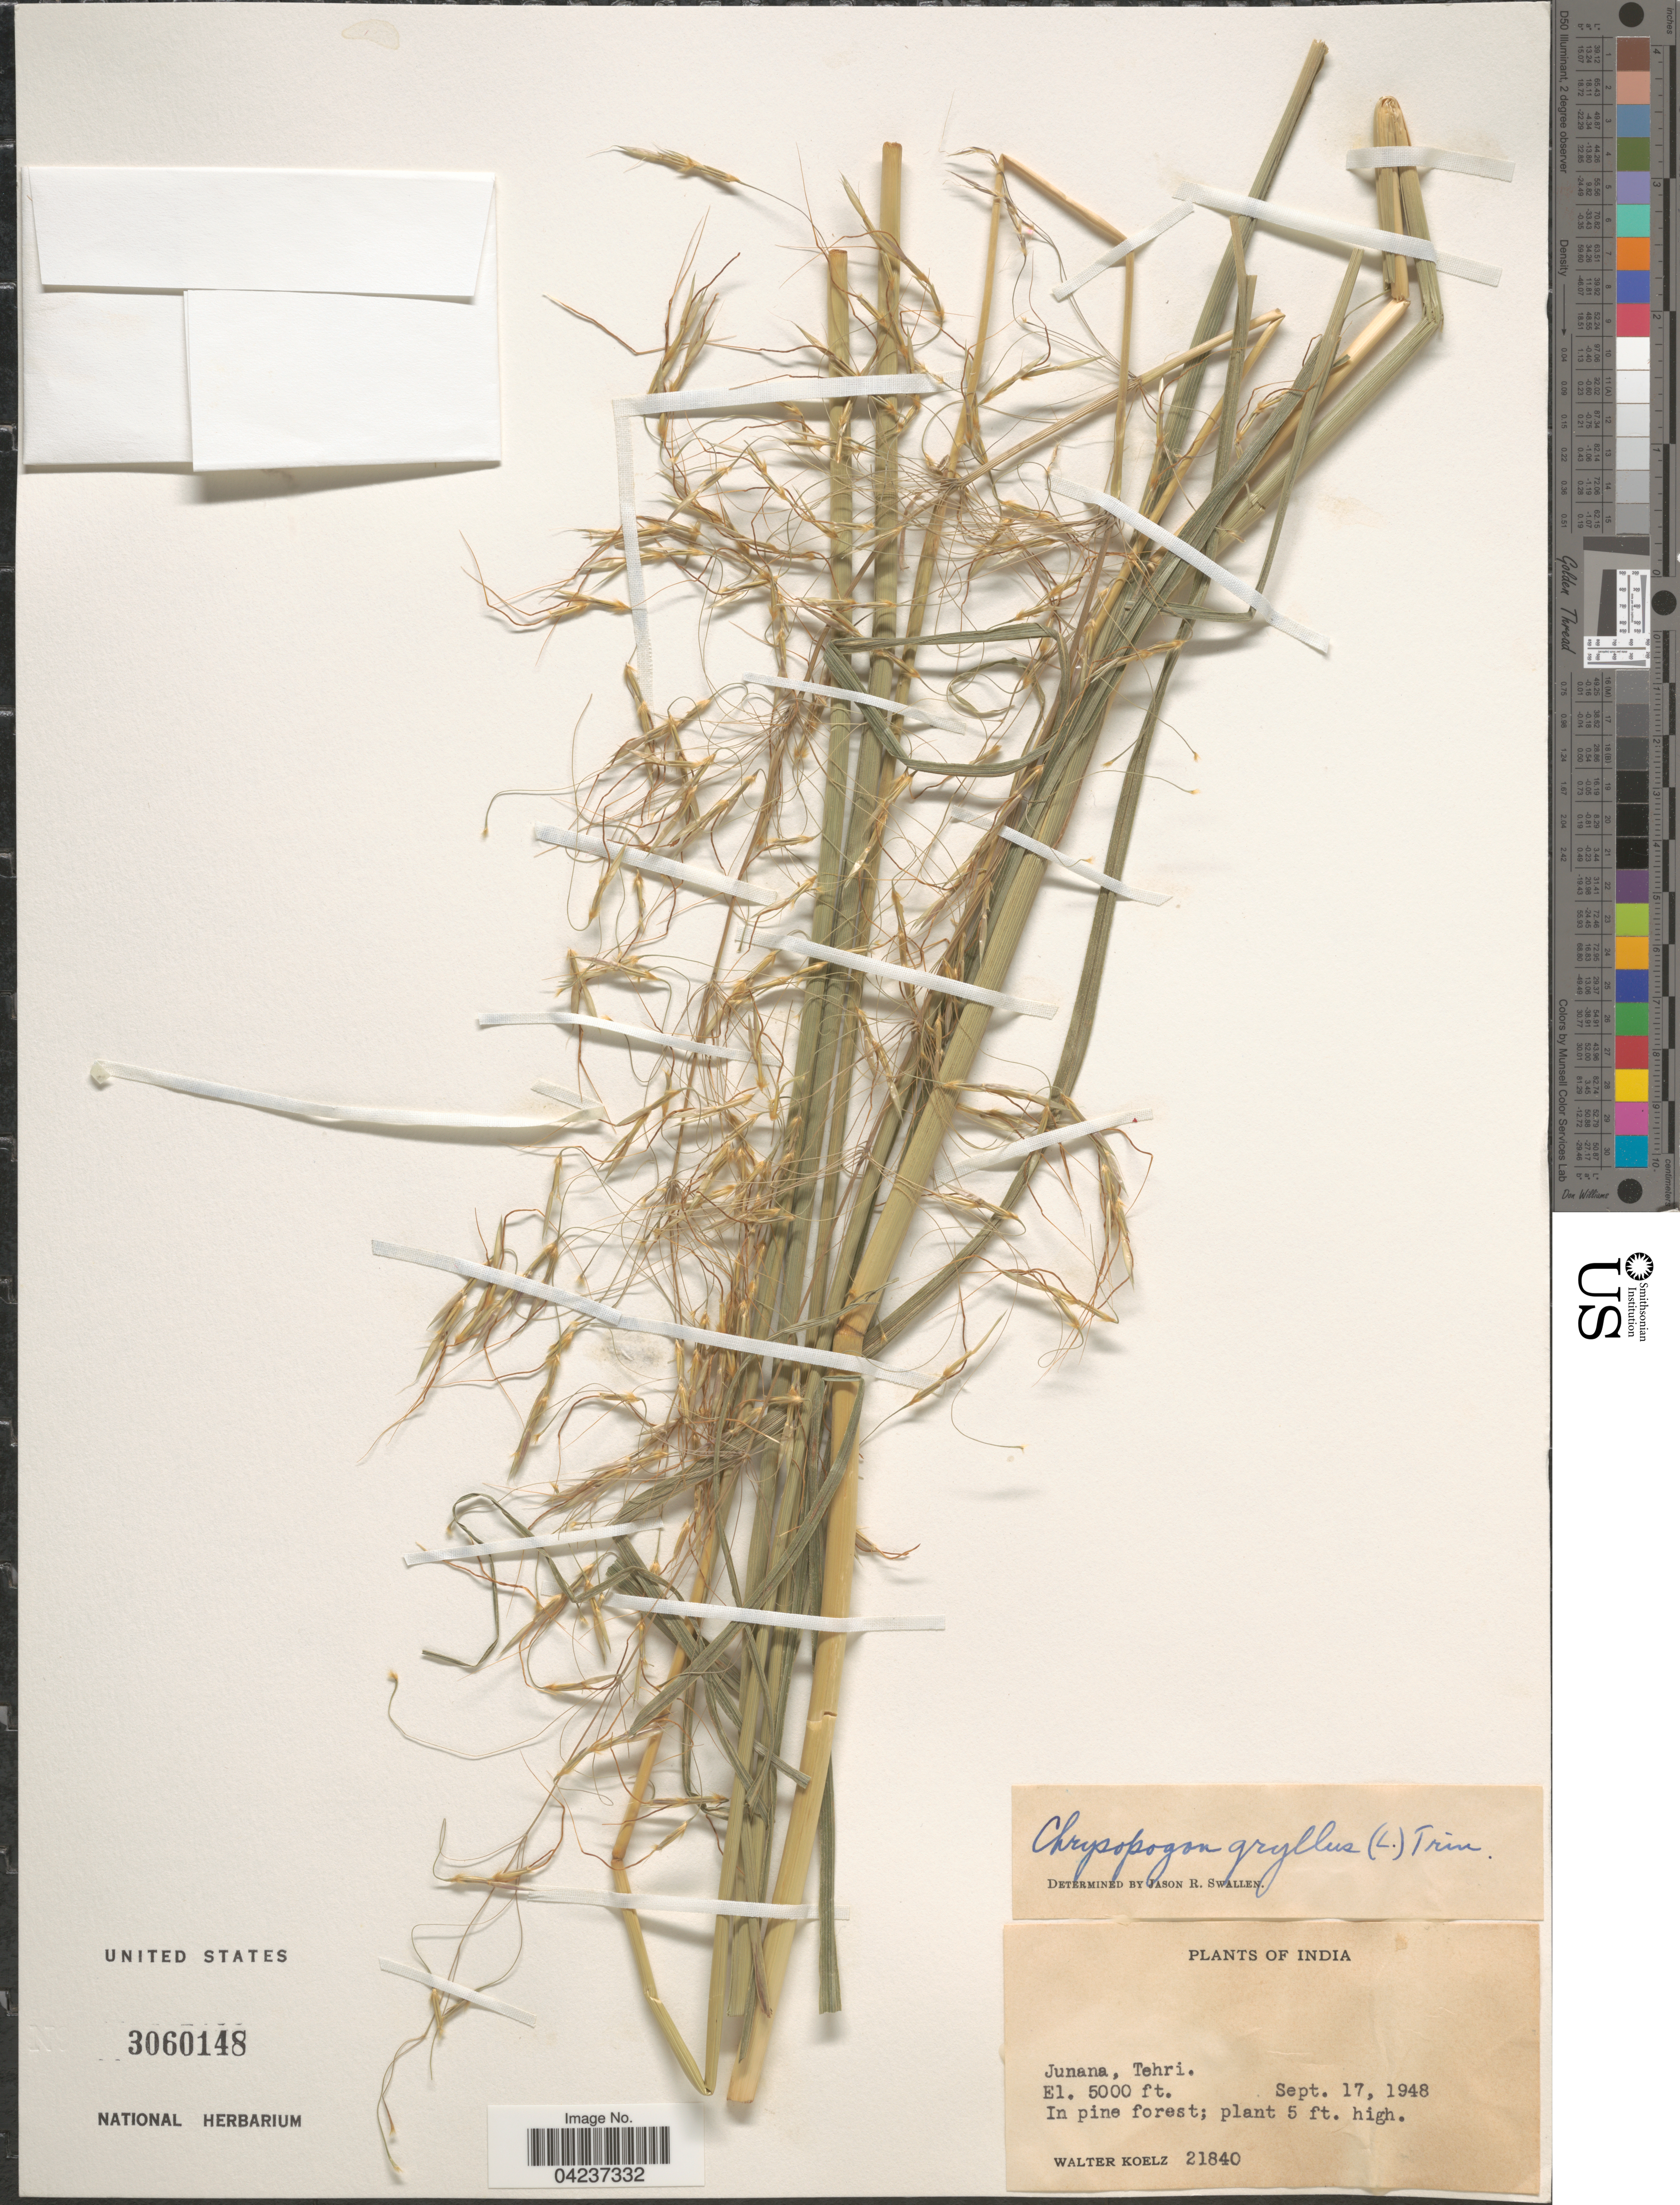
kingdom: Plantae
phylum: Tracheophyta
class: Liliopsida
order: Poales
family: Poaceae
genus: Chrysopogon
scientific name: Chrysopogon gryllus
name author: (L.) Trin.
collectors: W. N. Koelz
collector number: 21840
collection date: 1948-09-17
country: India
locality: Junana, Tehri.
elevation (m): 1524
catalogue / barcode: US 3060148